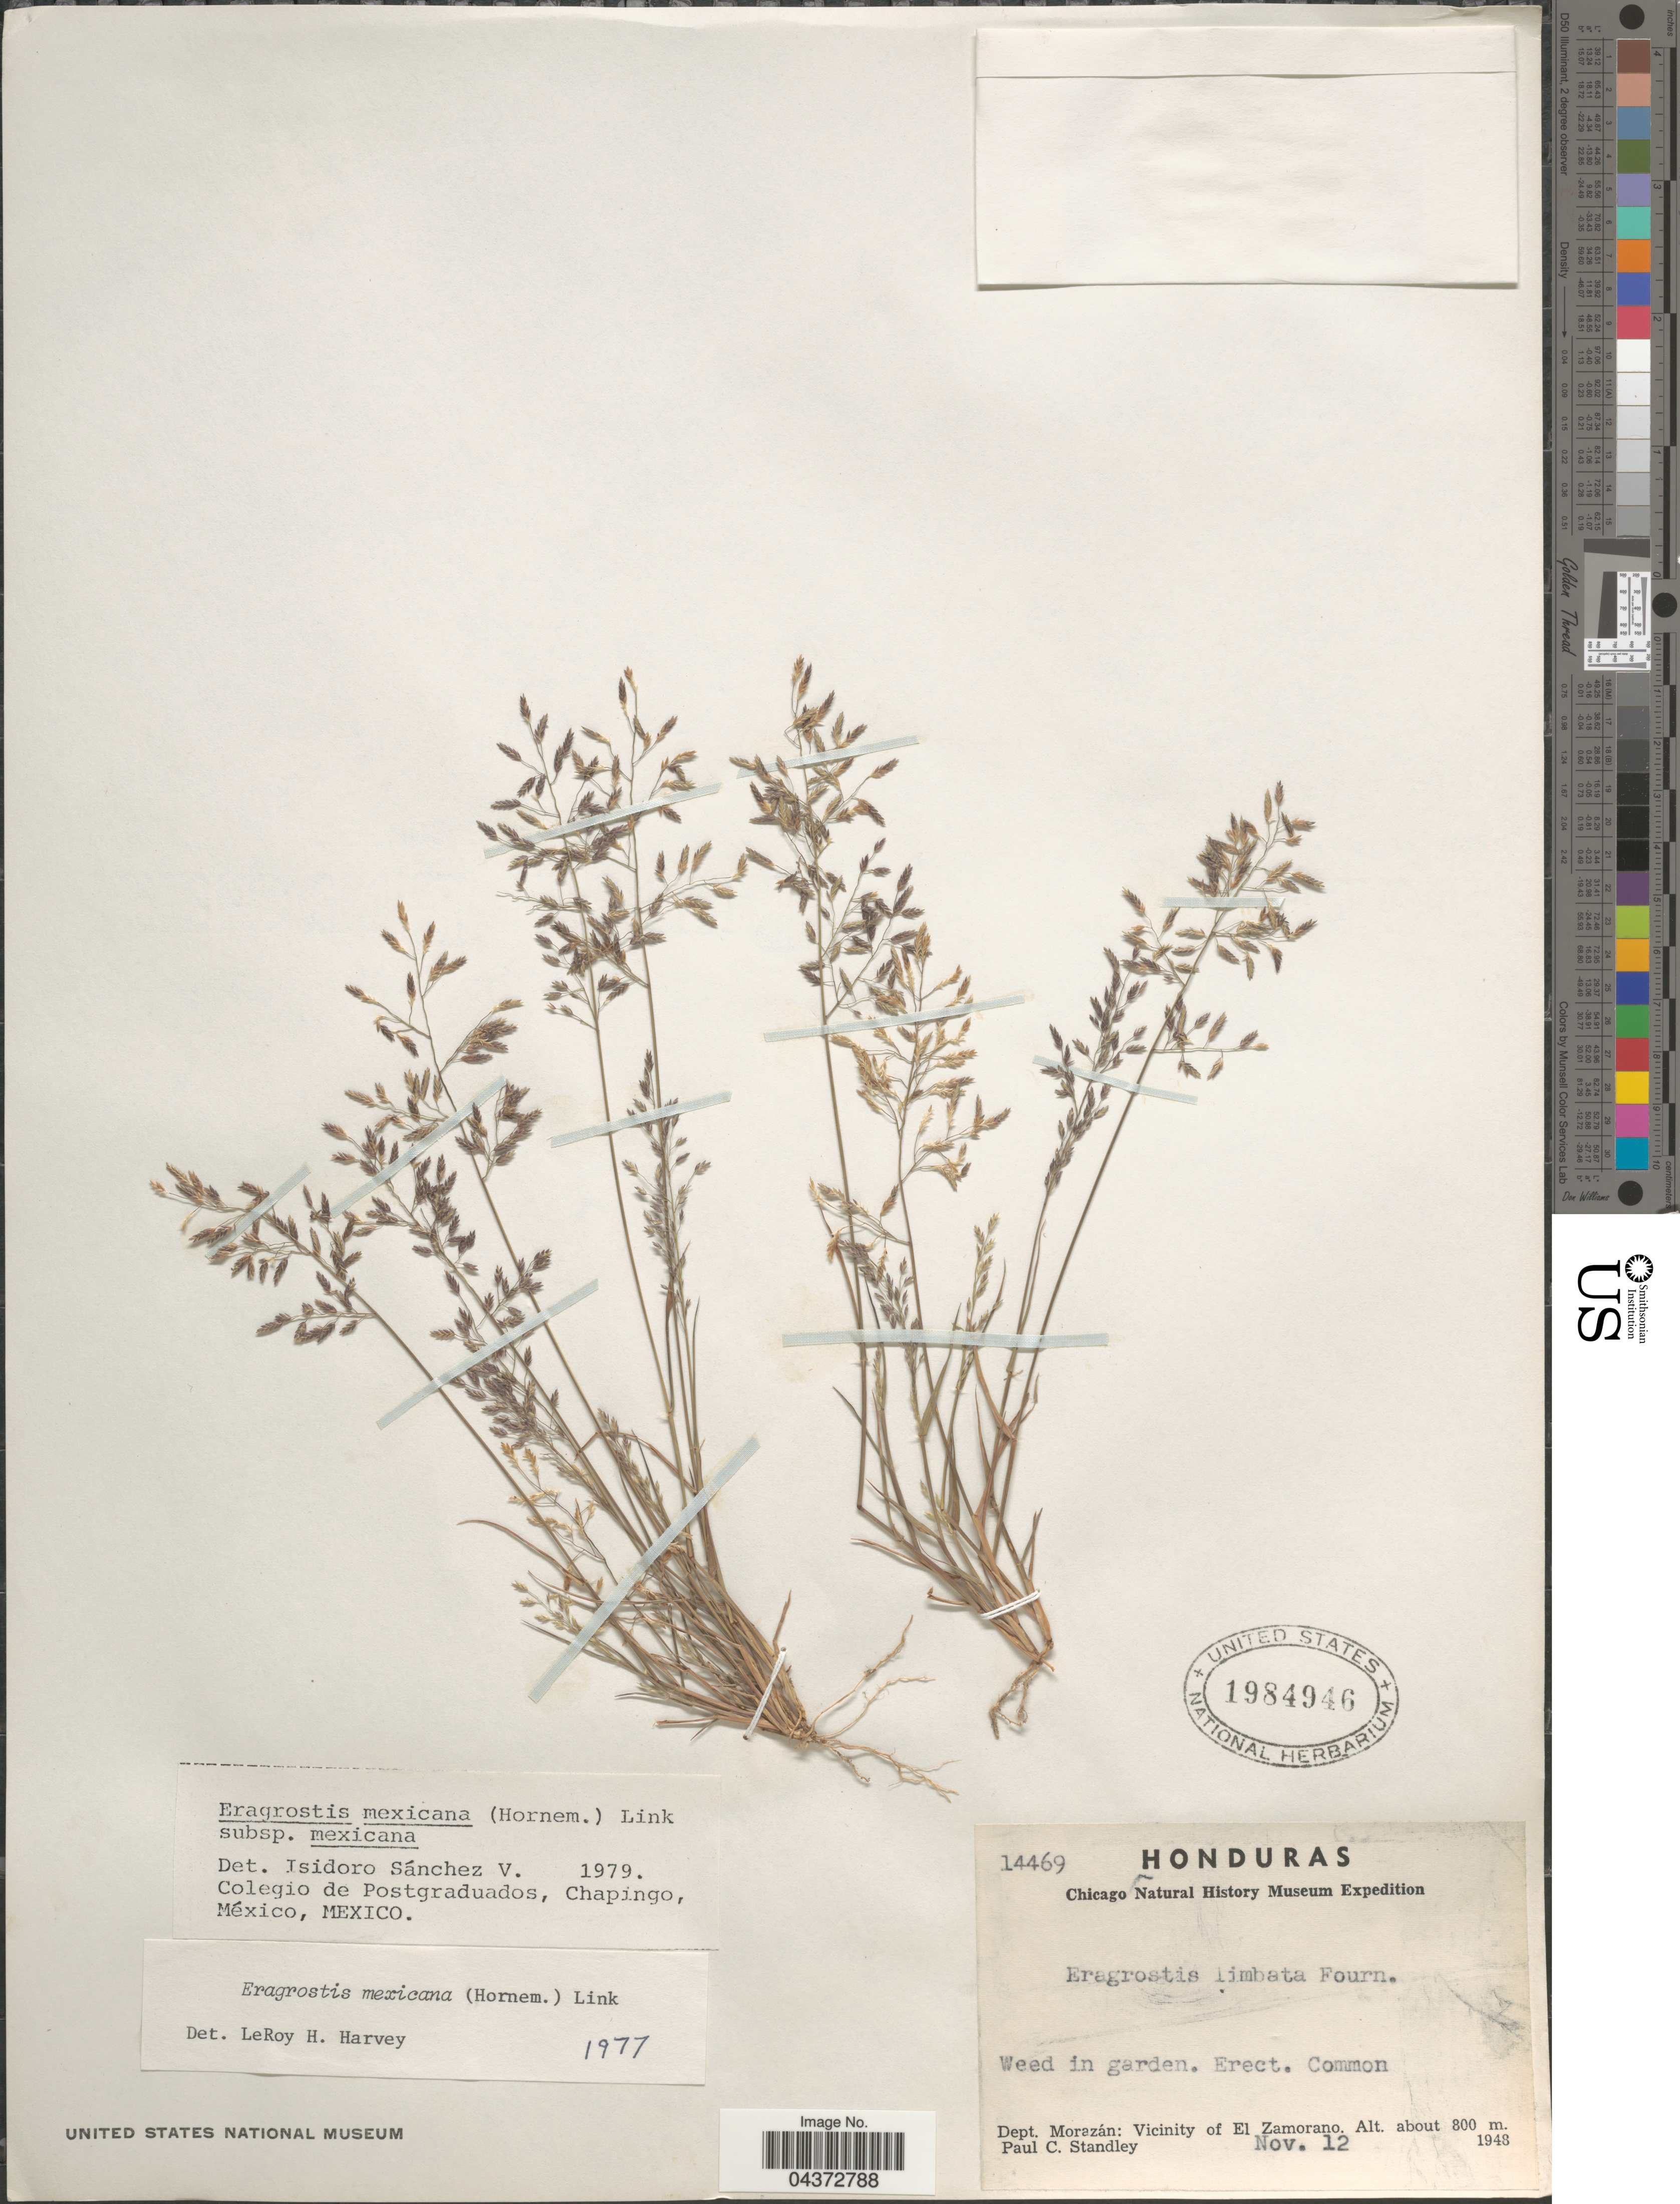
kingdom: Plantae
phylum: Tracheophyta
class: Liliopsida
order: Poales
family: Poaceae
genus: Eragrostis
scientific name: Eragrostis mexicana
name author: (Hornem.) Link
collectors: P. C. Standley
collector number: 14469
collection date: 1943-11-12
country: Honduras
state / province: Fco. Morazán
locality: Chicago Natural History Museum Expedition. In garden. Common. Dept. Morazán: Vicinity of El Zamorano.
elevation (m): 800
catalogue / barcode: US 1984946